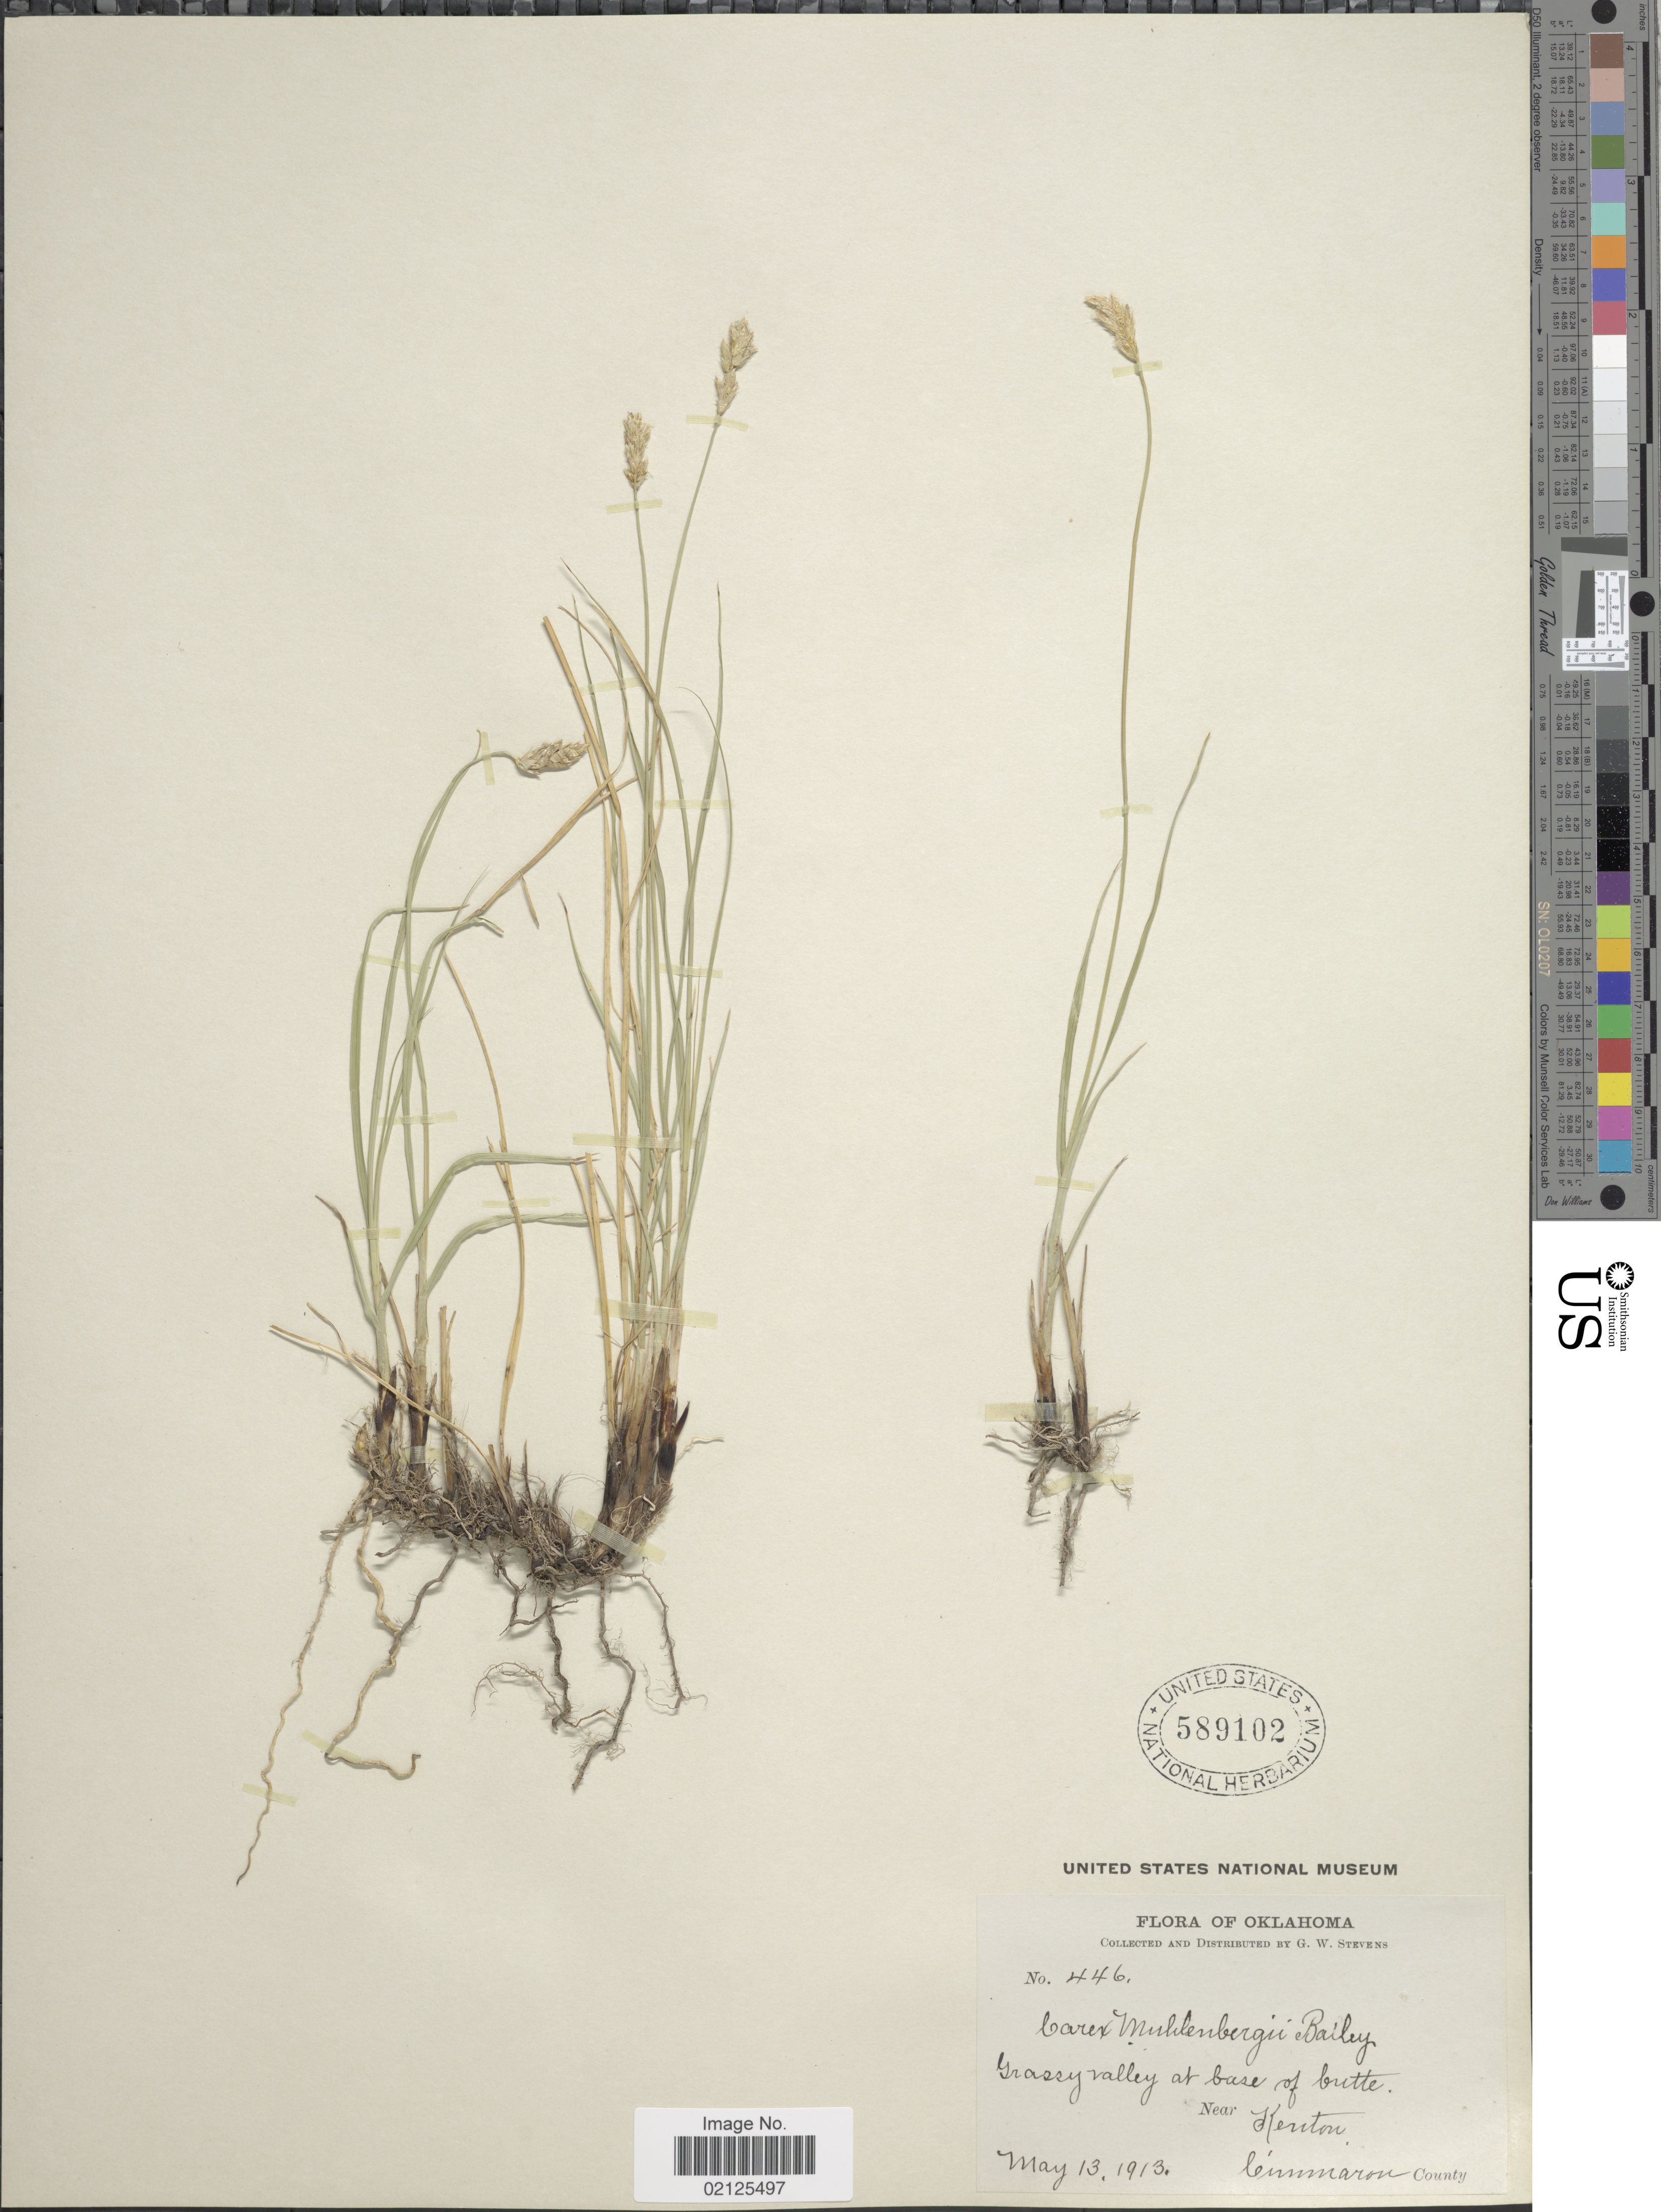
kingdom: Plantae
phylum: Tracheophyta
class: Liliopsida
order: Poales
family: Cyperaceae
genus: Carex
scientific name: Carex muehlenbergii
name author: Willd.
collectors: G. W. Stevens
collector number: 446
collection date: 1913-05-13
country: United States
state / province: Oklahoma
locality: Grassy valley at base of butte, Near Kenton, Cimmaron County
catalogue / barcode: US 589102